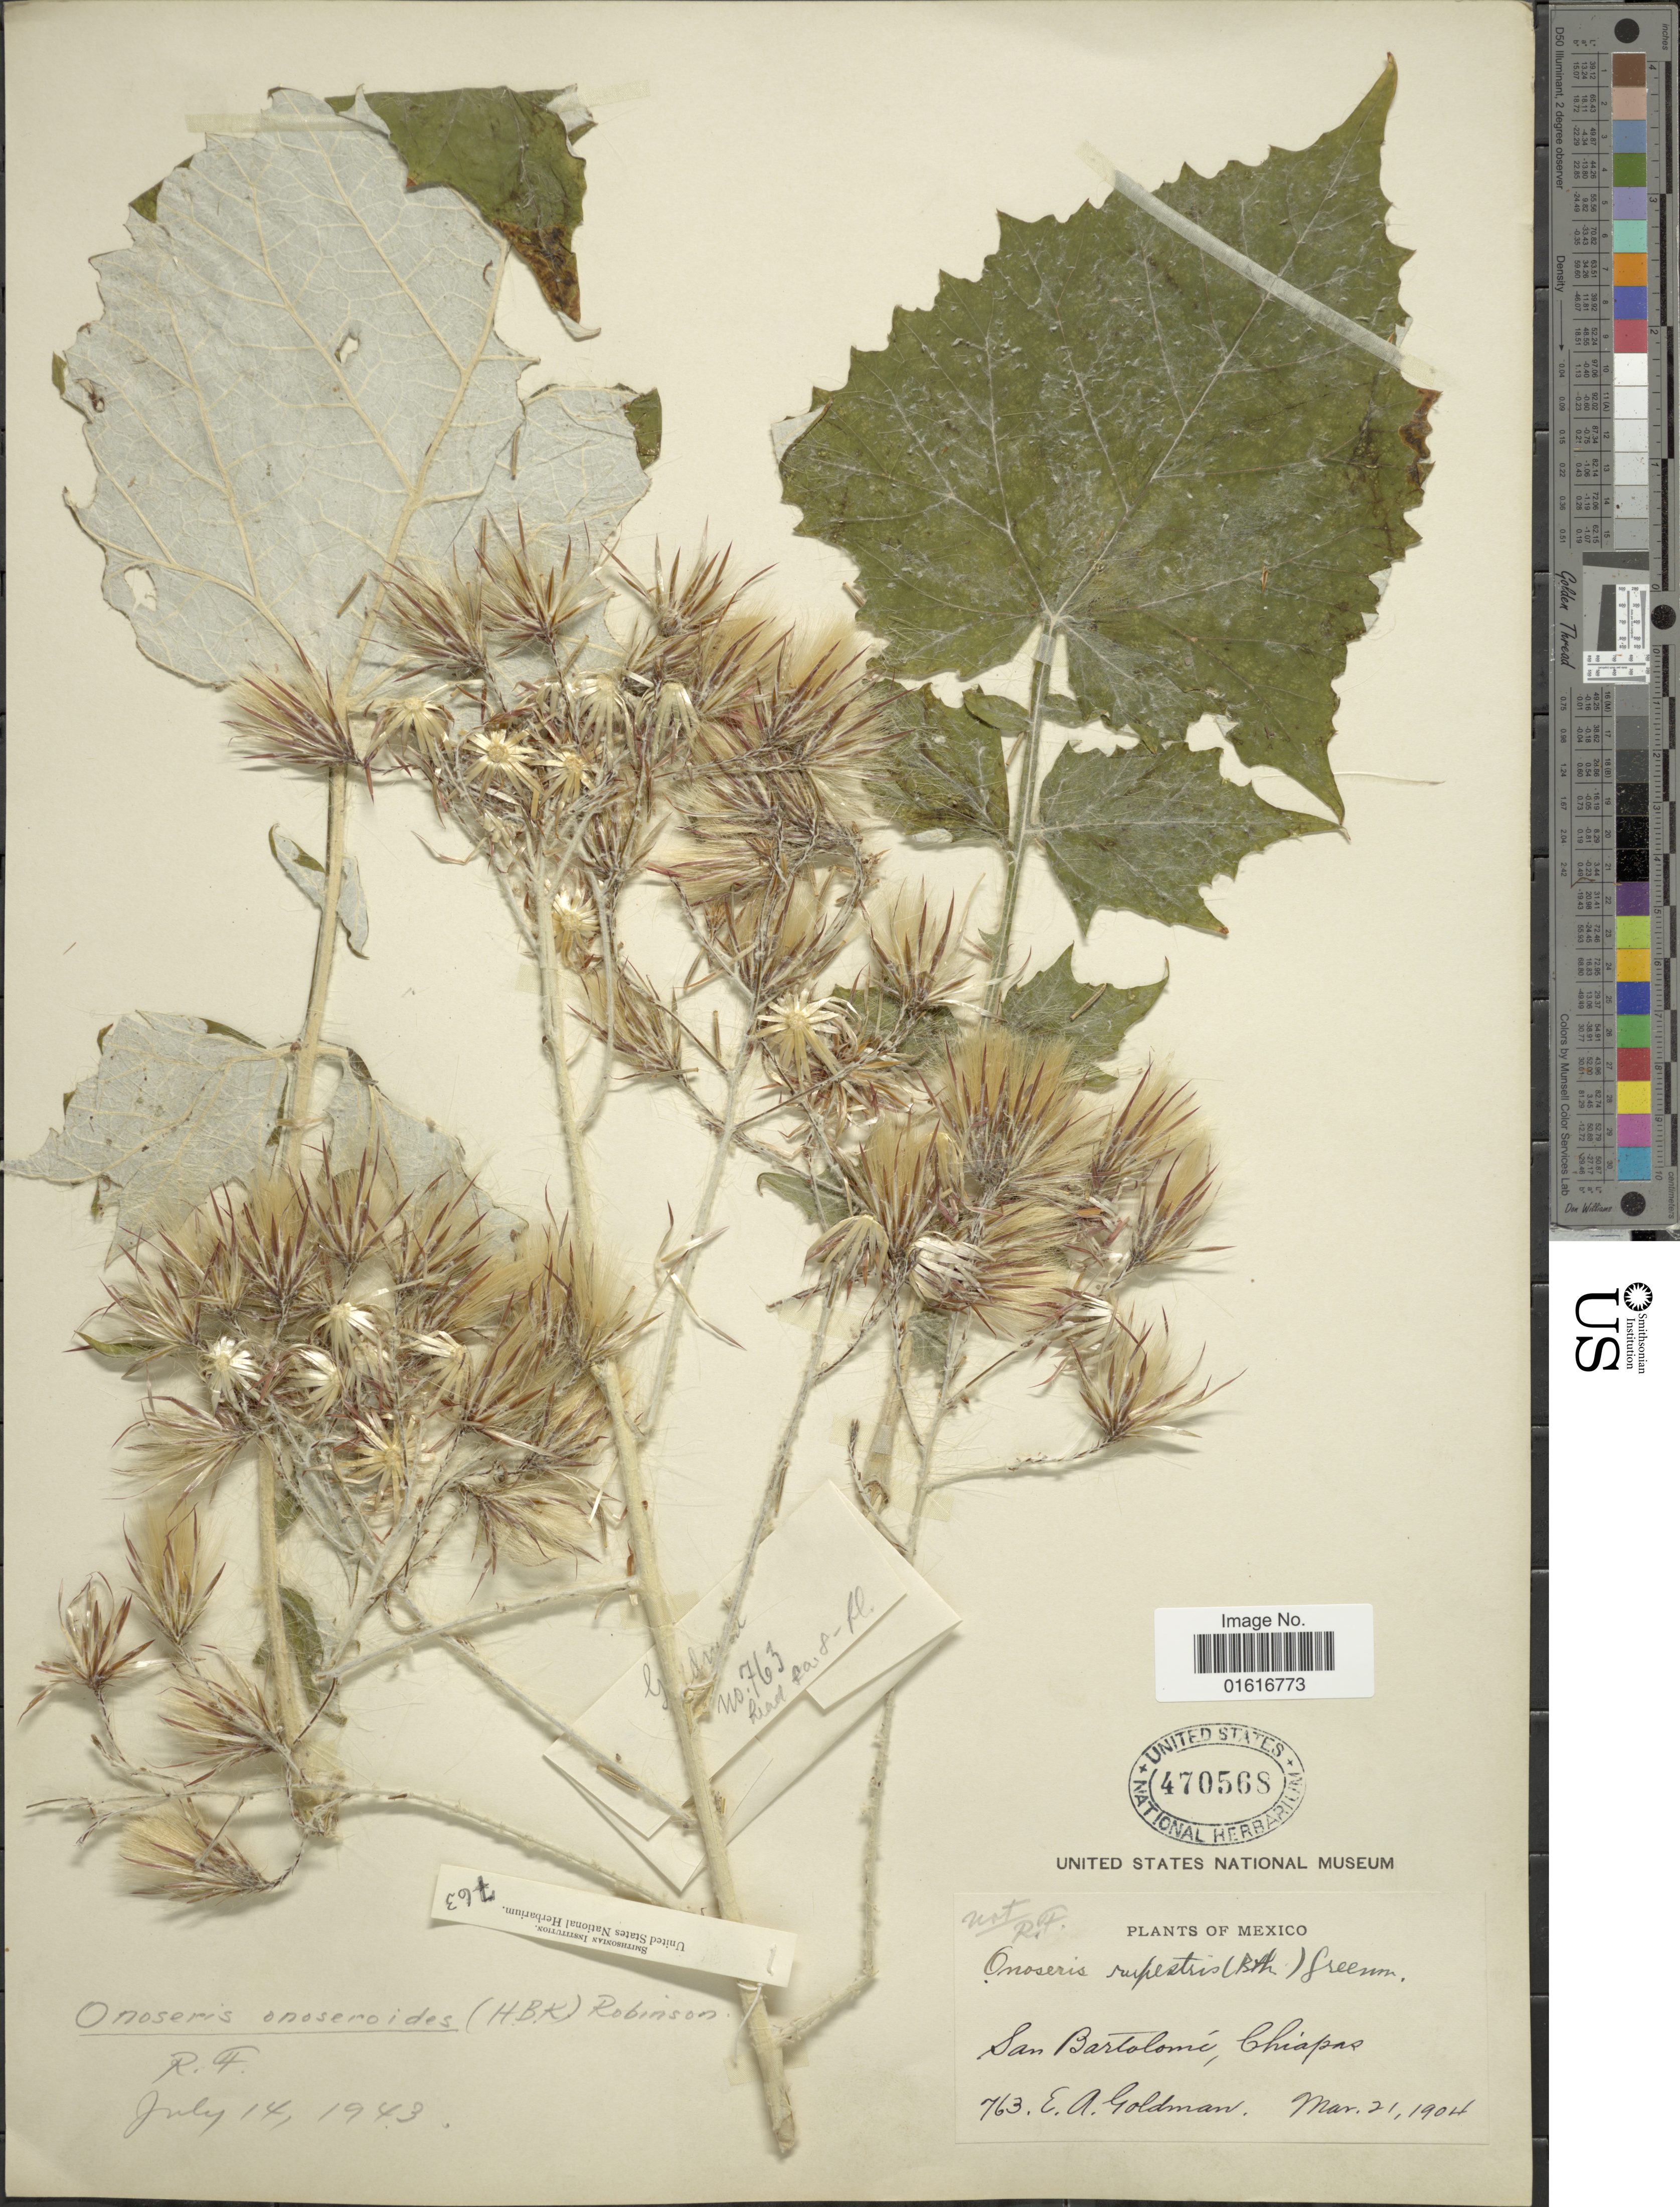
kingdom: Plantae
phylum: Tracheophyta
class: Magnoliopsida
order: Asterales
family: Asteraceae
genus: Onoseris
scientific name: Onoseris onoseroides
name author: (Kunth) B.L. Rob.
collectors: E. A. Goldman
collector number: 763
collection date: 1904-03-21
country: Mexico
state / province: Chiapas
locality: San Bartolome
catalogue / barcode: US 470568